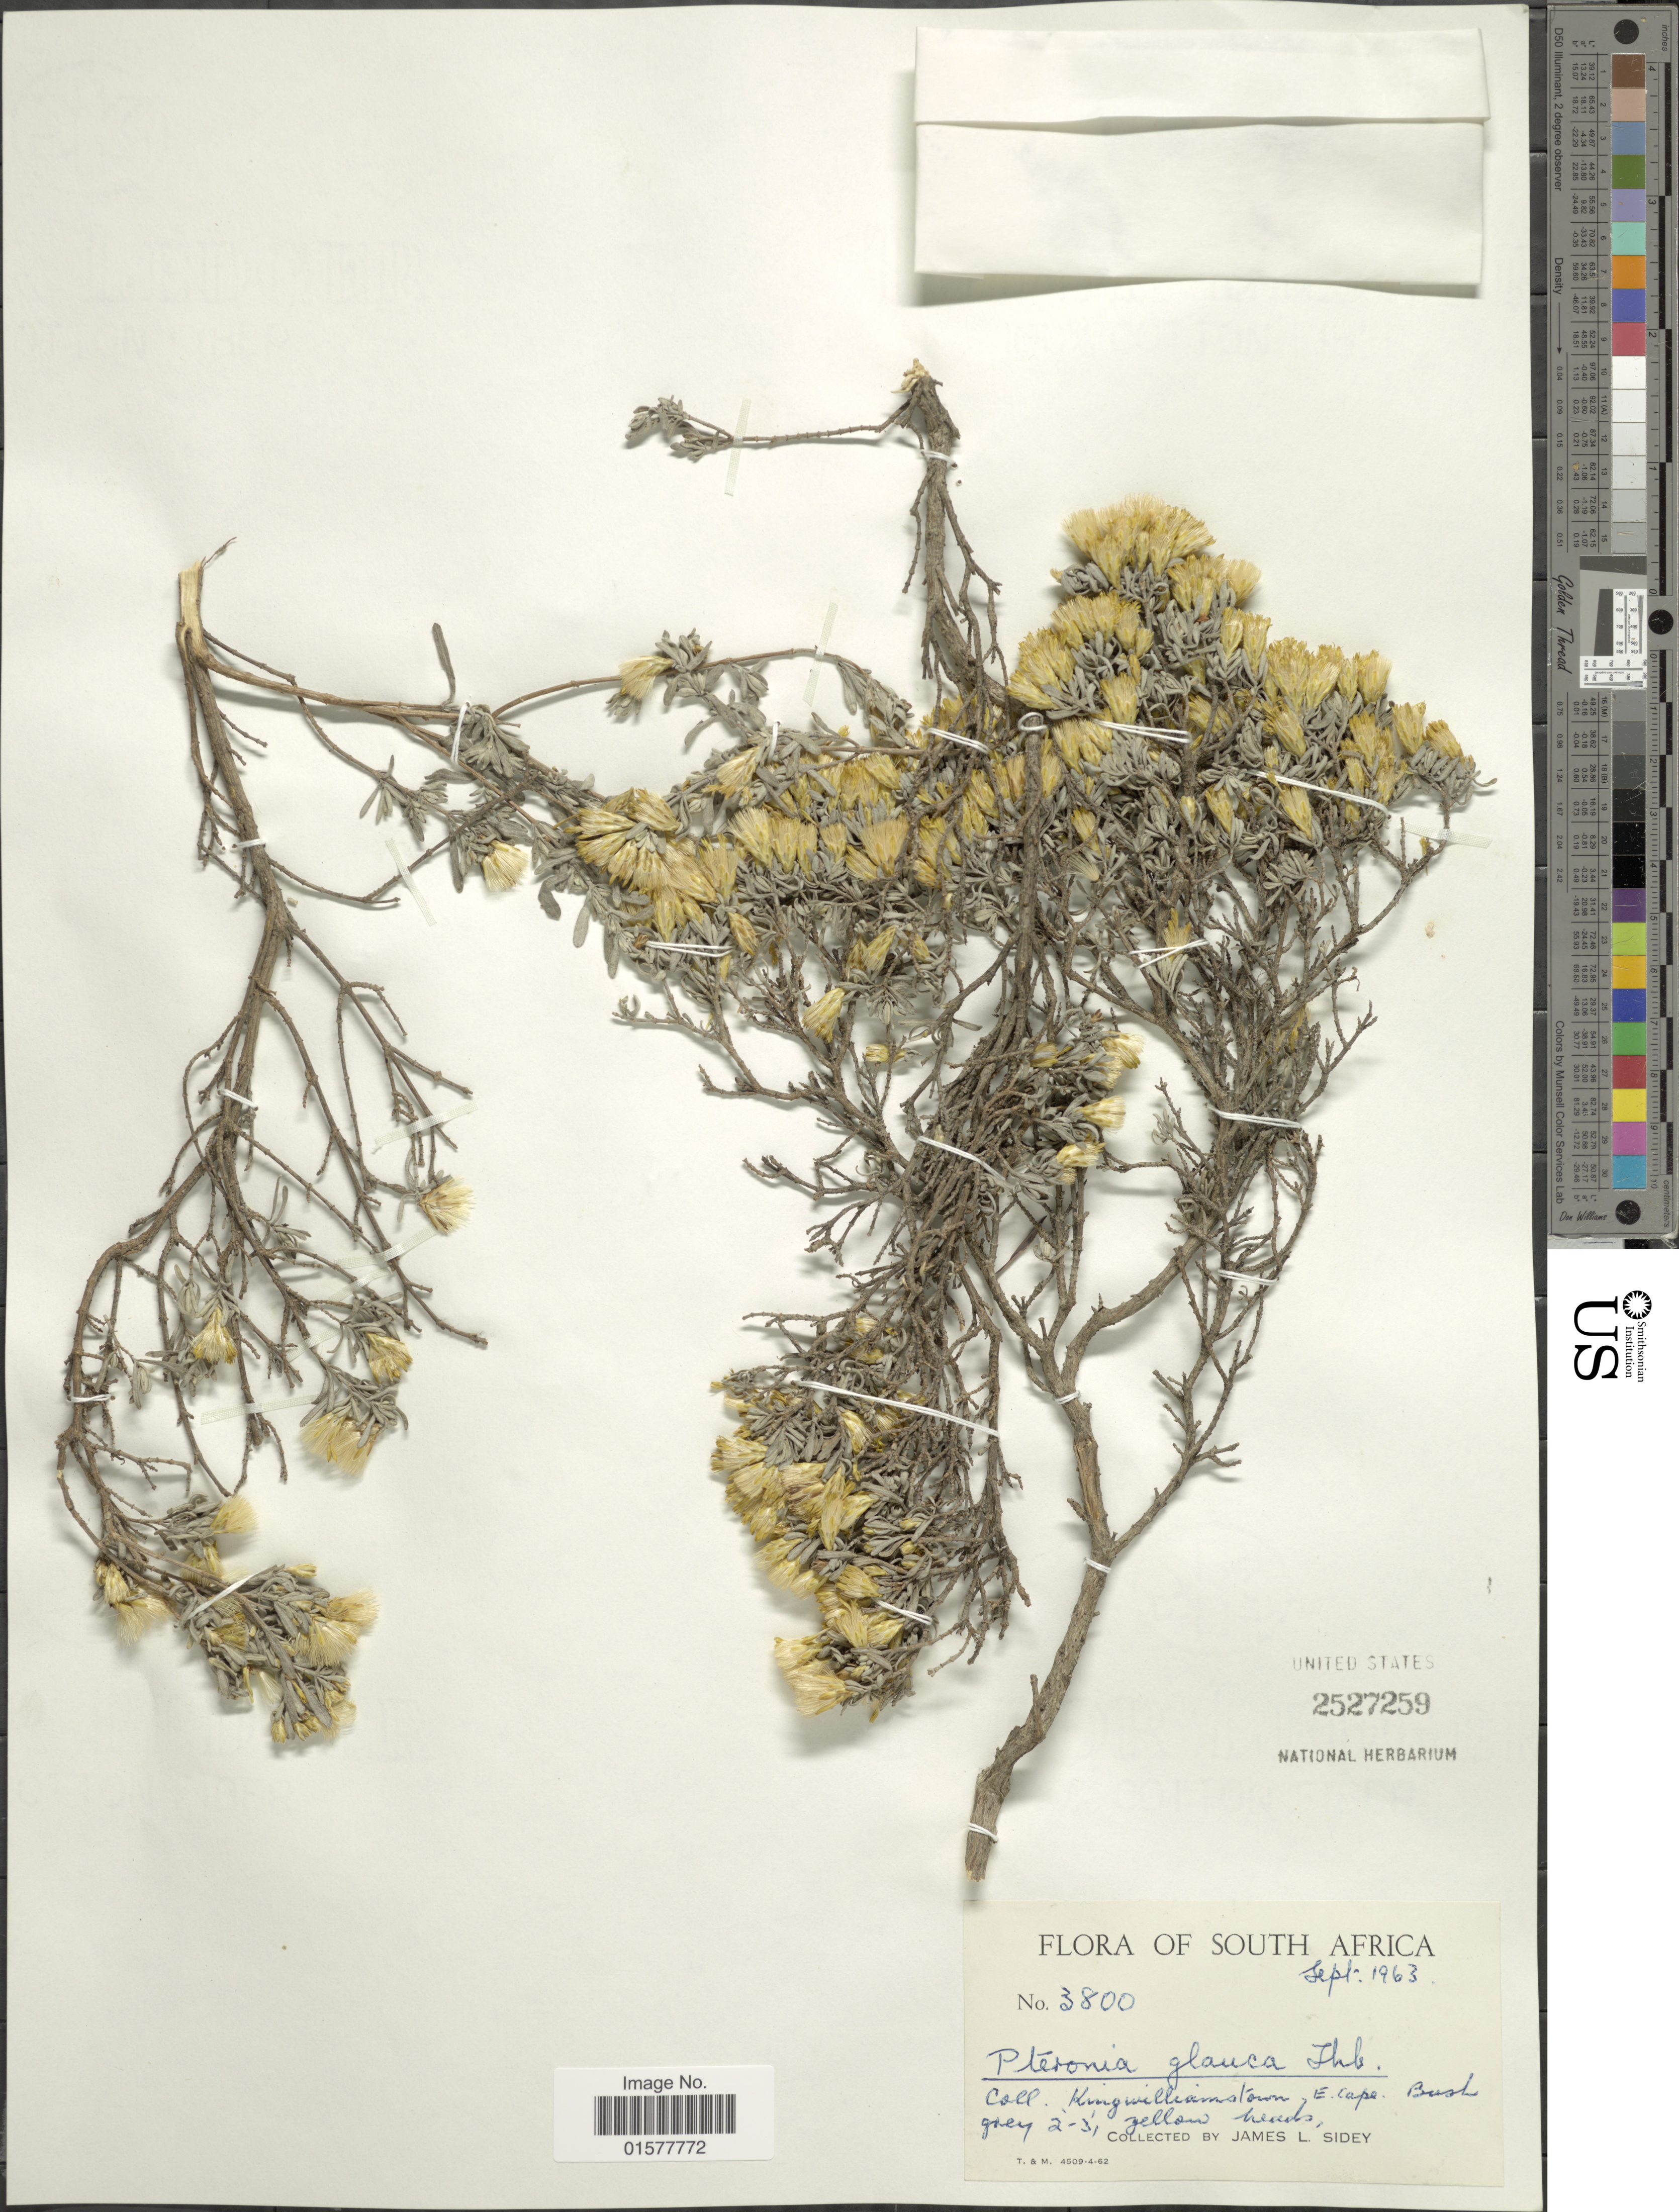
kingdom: Plantae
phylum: Tracheophyta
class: Magnoliopsida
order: Asterales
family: Asteraceae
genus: Pteronia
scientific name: Pteronia glauca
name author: Thunb.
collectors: J. L. Sidey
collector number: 3800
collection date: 1963-09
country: South Africa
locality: Col. King williamstrom, E. Cape.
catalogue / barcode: US 2527259